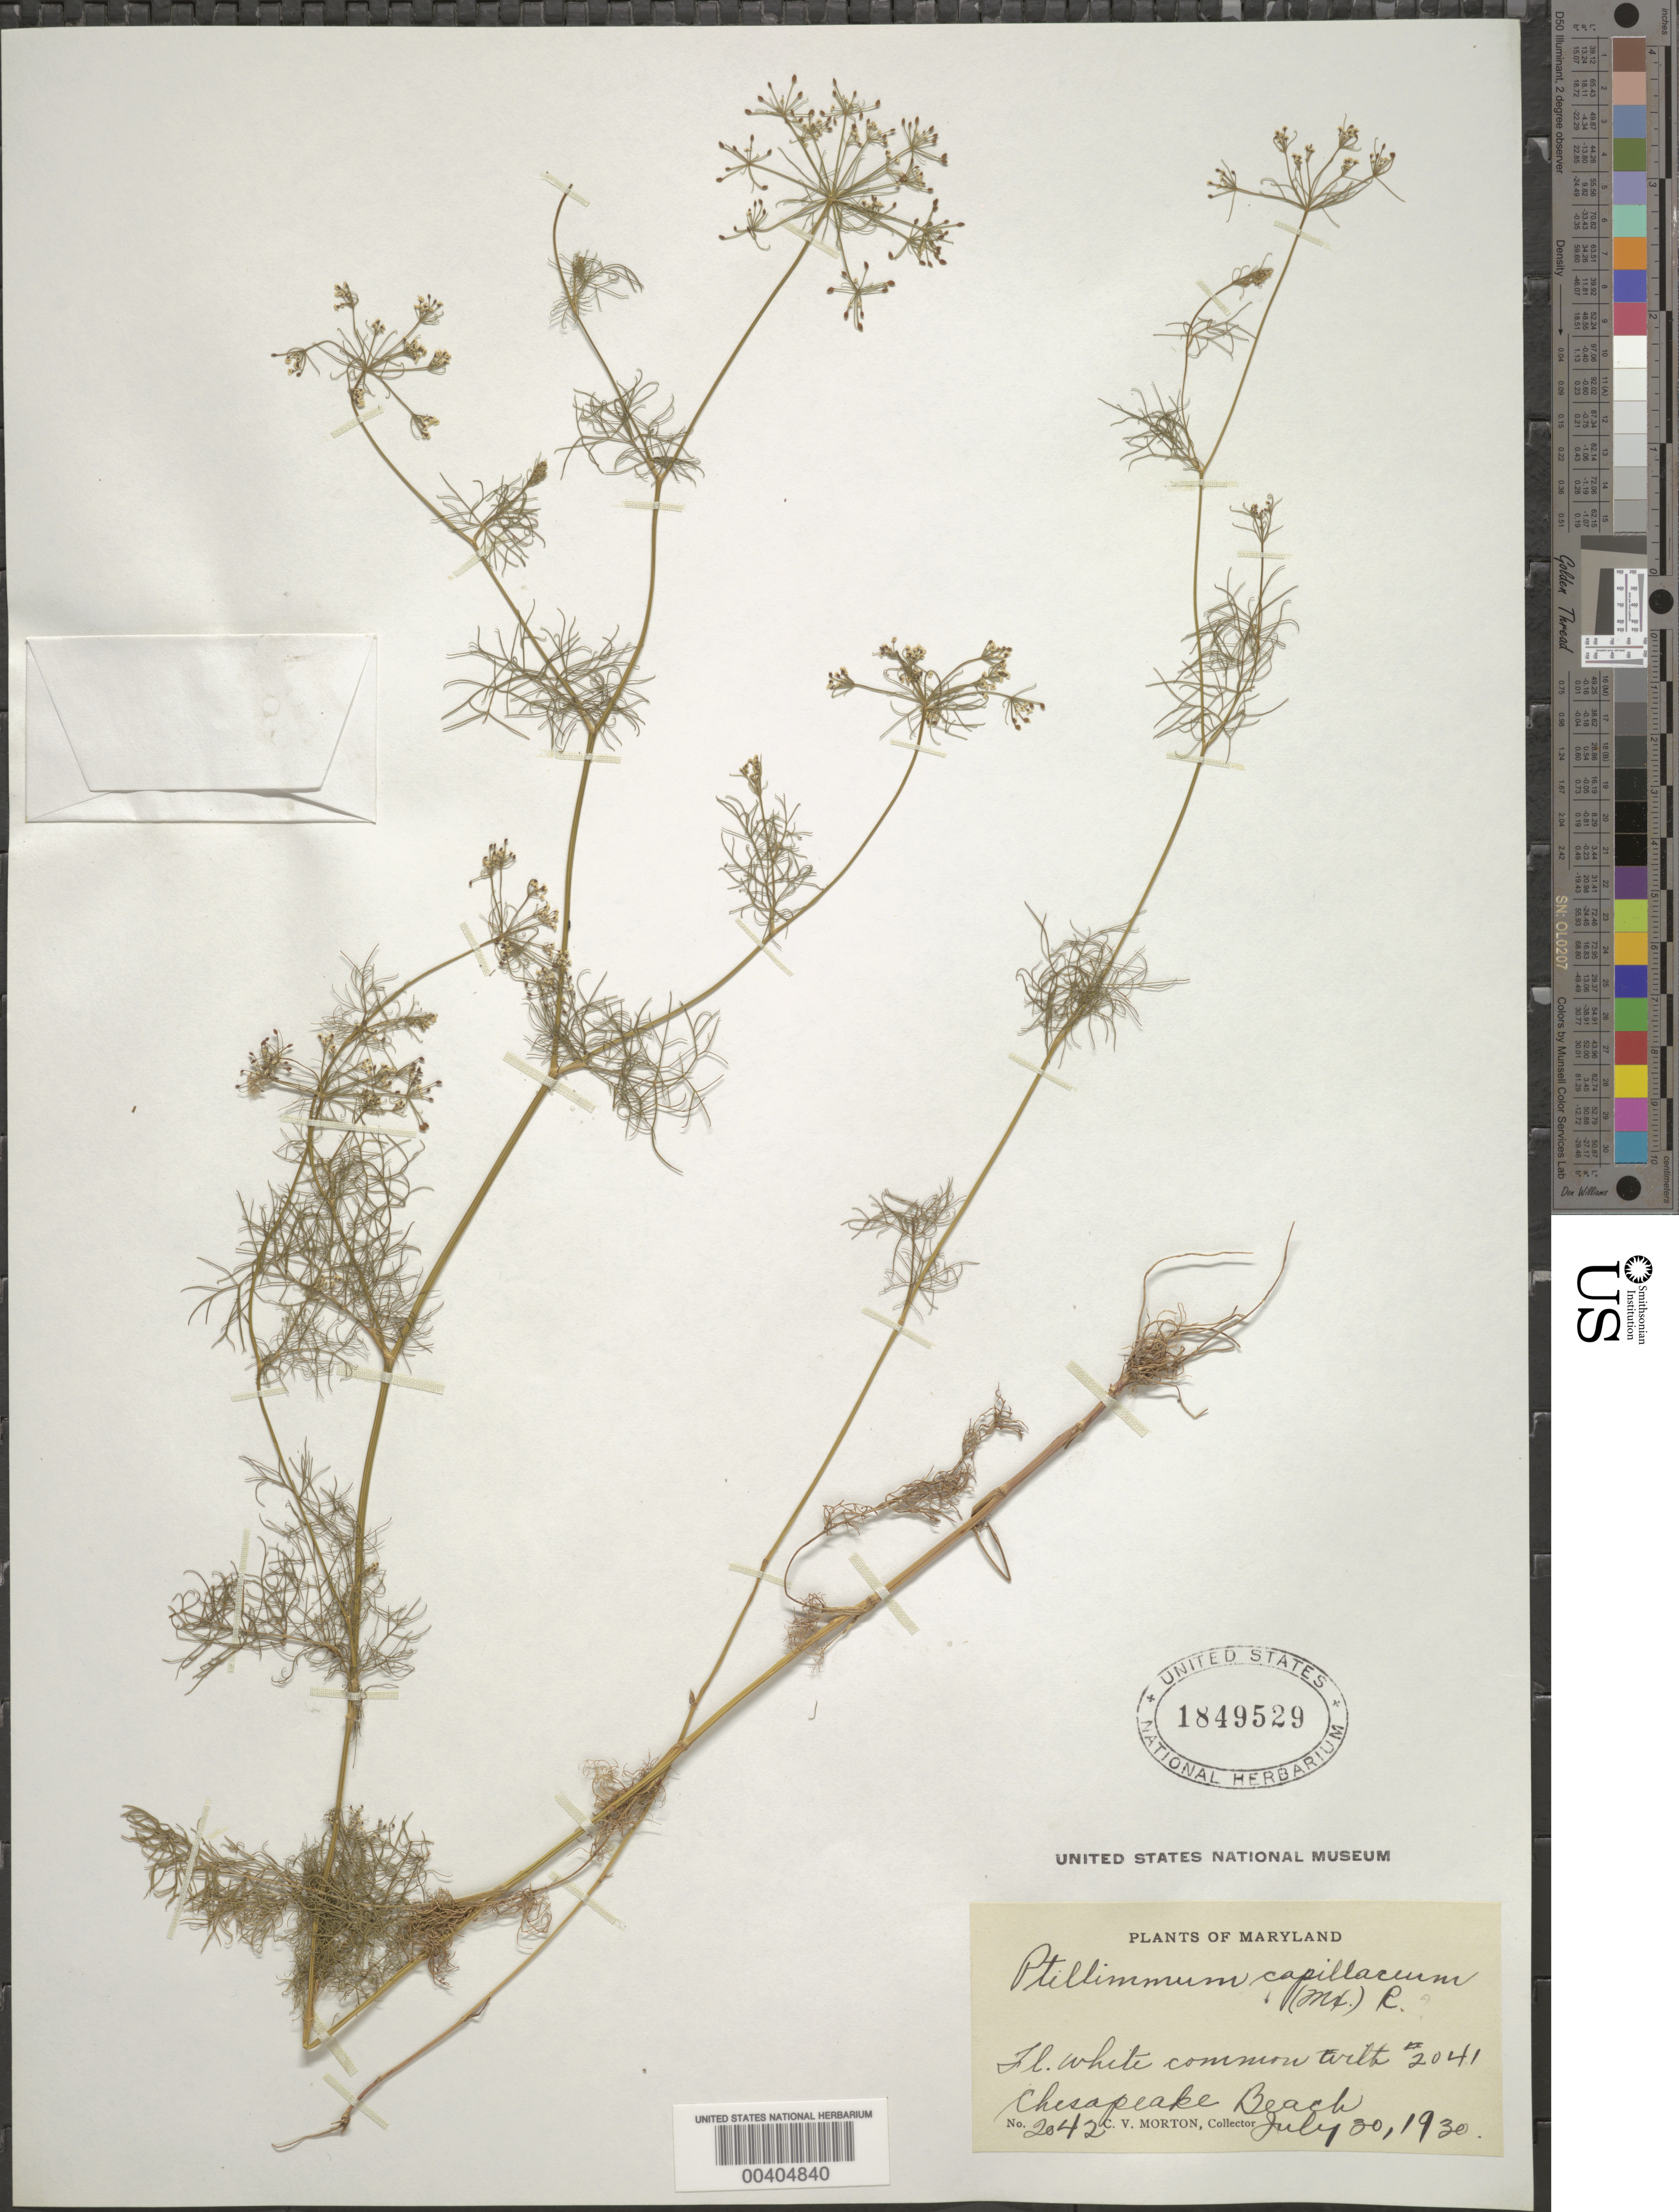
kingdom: Plantae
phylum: Tracheophyta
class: Magnoliopsida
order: Apiales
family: Apiaceae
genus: Ptilimnium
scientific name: Ptilimnium capillaceum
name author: (Michx.) Raf.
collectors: C. V. Morton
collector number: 2042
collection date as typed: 20 Jul 1930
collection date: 1930-07-20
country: United States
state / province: Maryland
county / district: Calvert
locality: Chesapeake Beach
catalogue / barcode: US 1849529